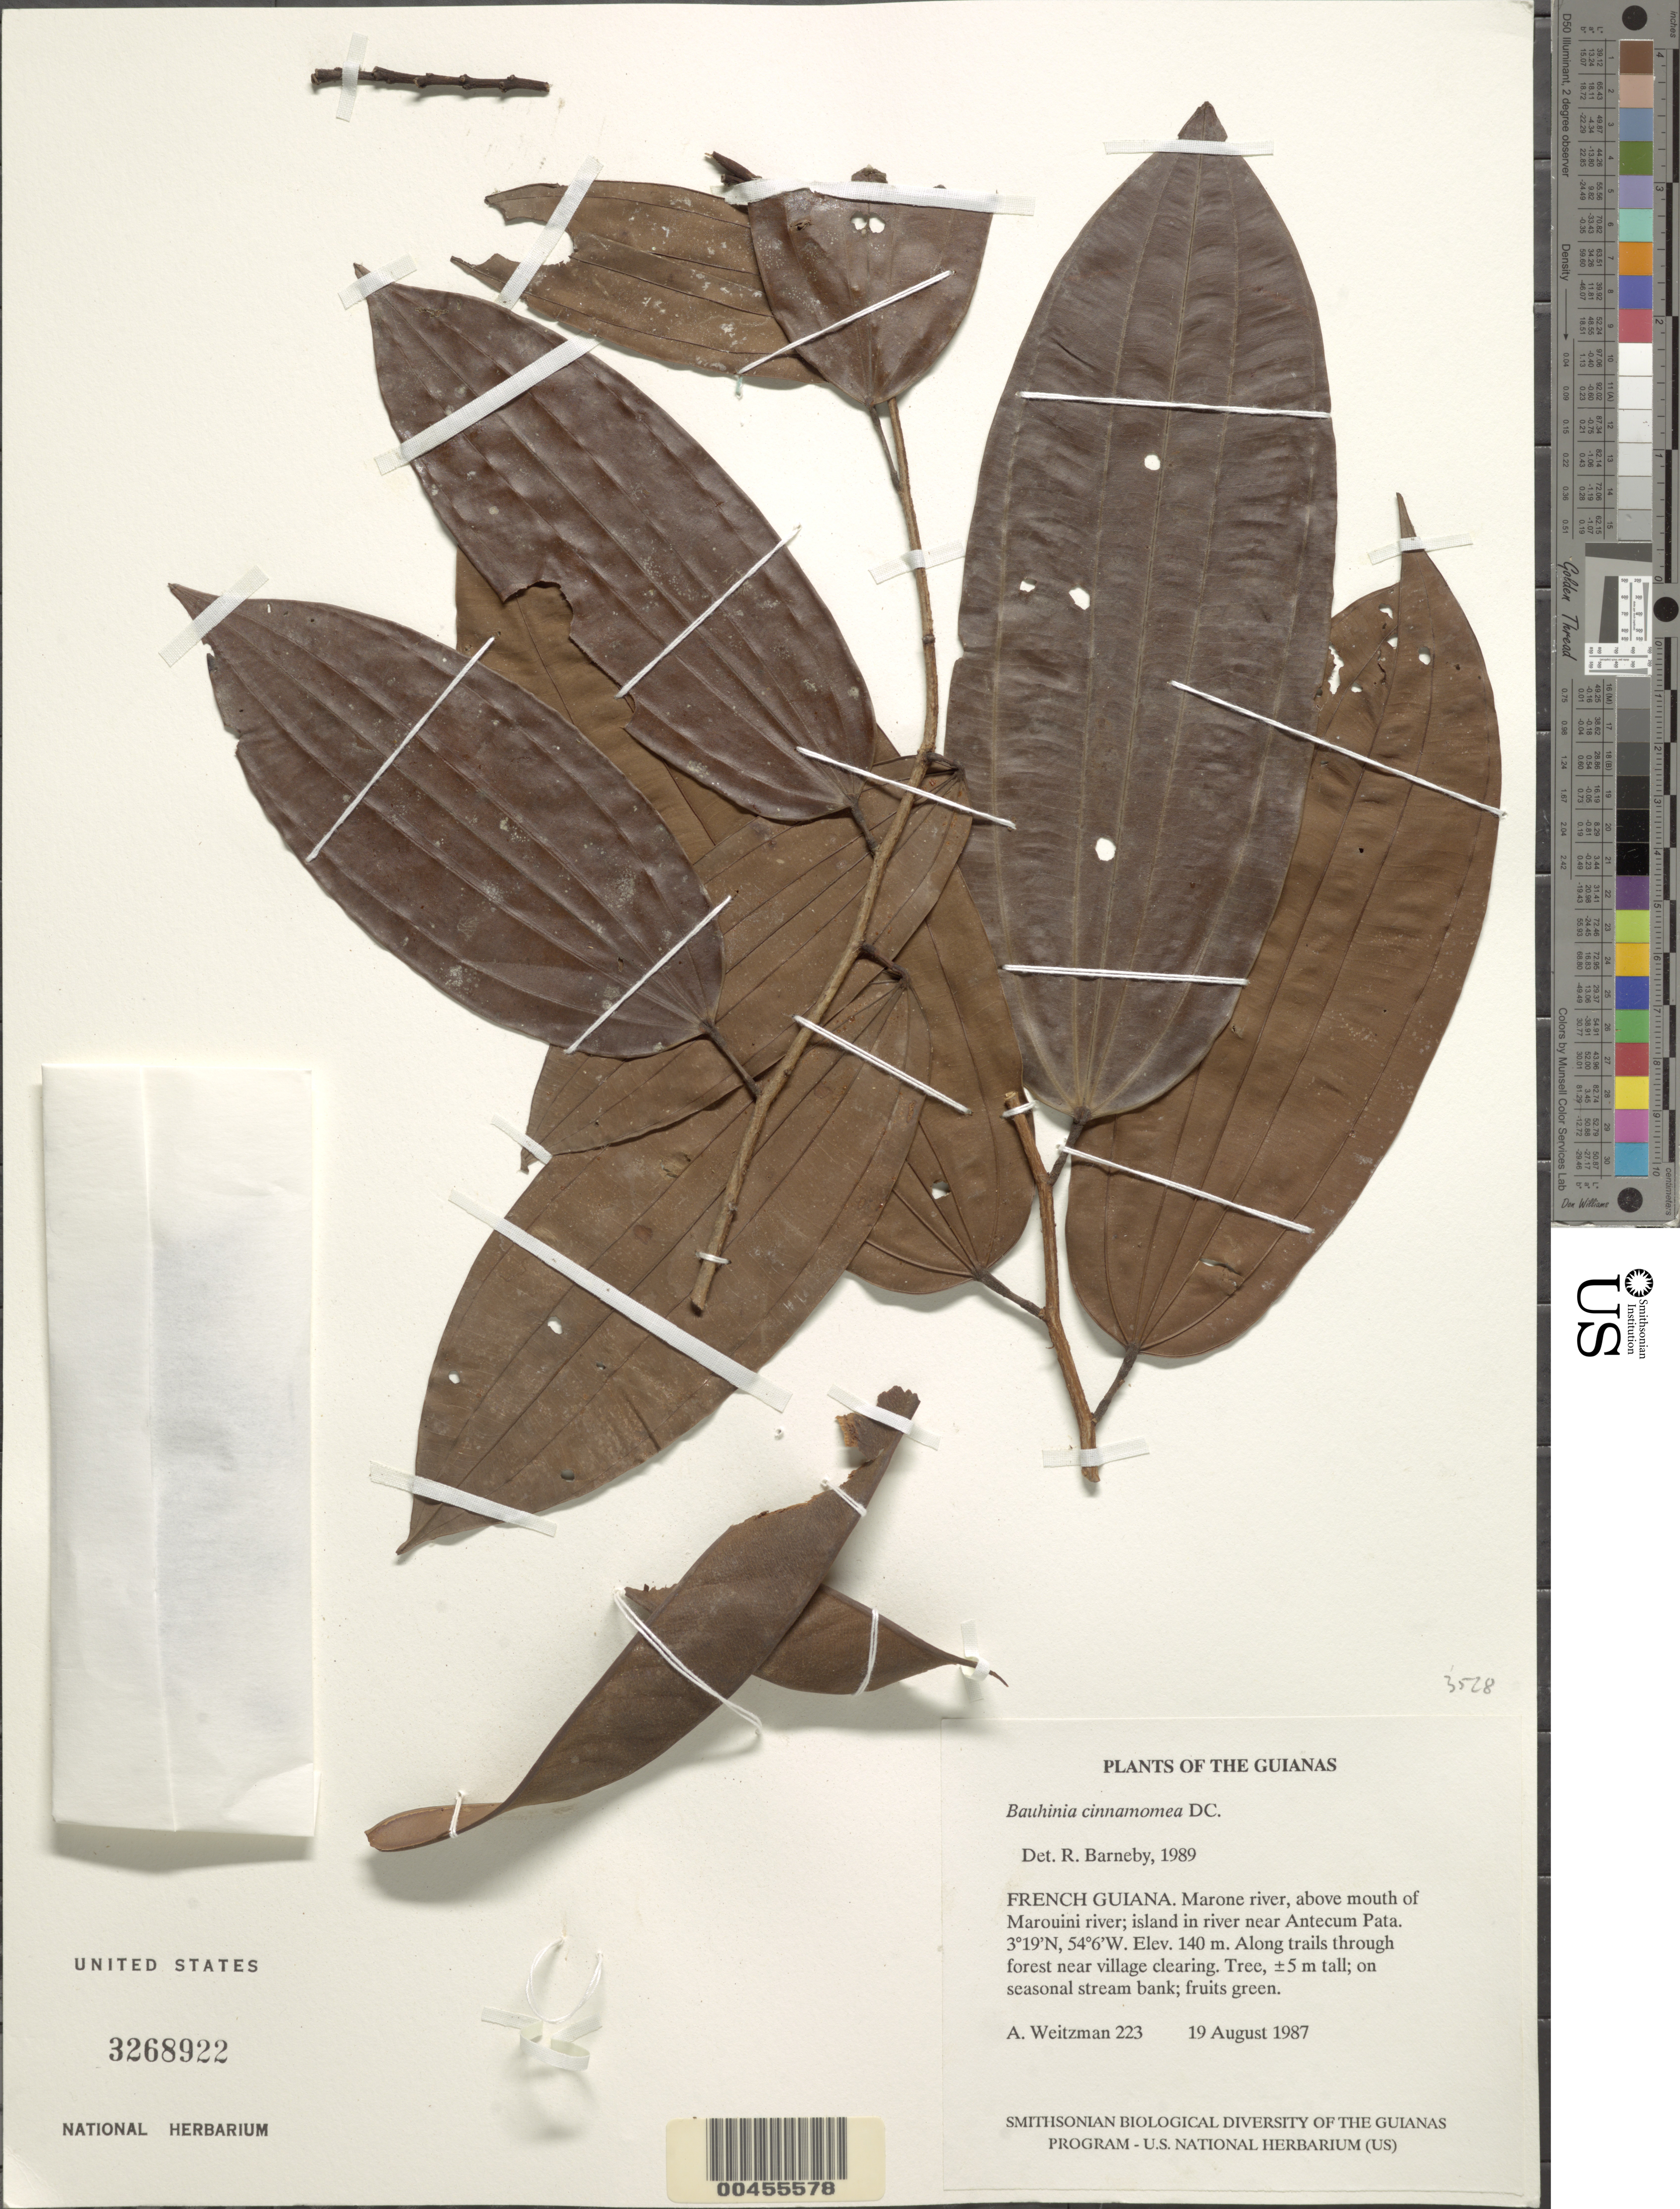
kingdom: Plantae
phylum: Tracheophyta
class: Magnoliopsida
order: Fabales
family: Fabaceae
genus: Bauhinia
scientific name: Bauhinia cinnamomea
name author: DC.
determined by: Barneby, Rupert C., (NY)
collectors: A. L. Weitzman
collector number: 223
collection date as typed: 19 August 1987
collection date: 1987-08-19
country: French Guiana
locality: Maroni river, above mouth of Marouini river; island in river near Antecum Pata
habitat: Along trails through forest near village clearing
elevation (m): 140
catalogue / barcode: US 3268922